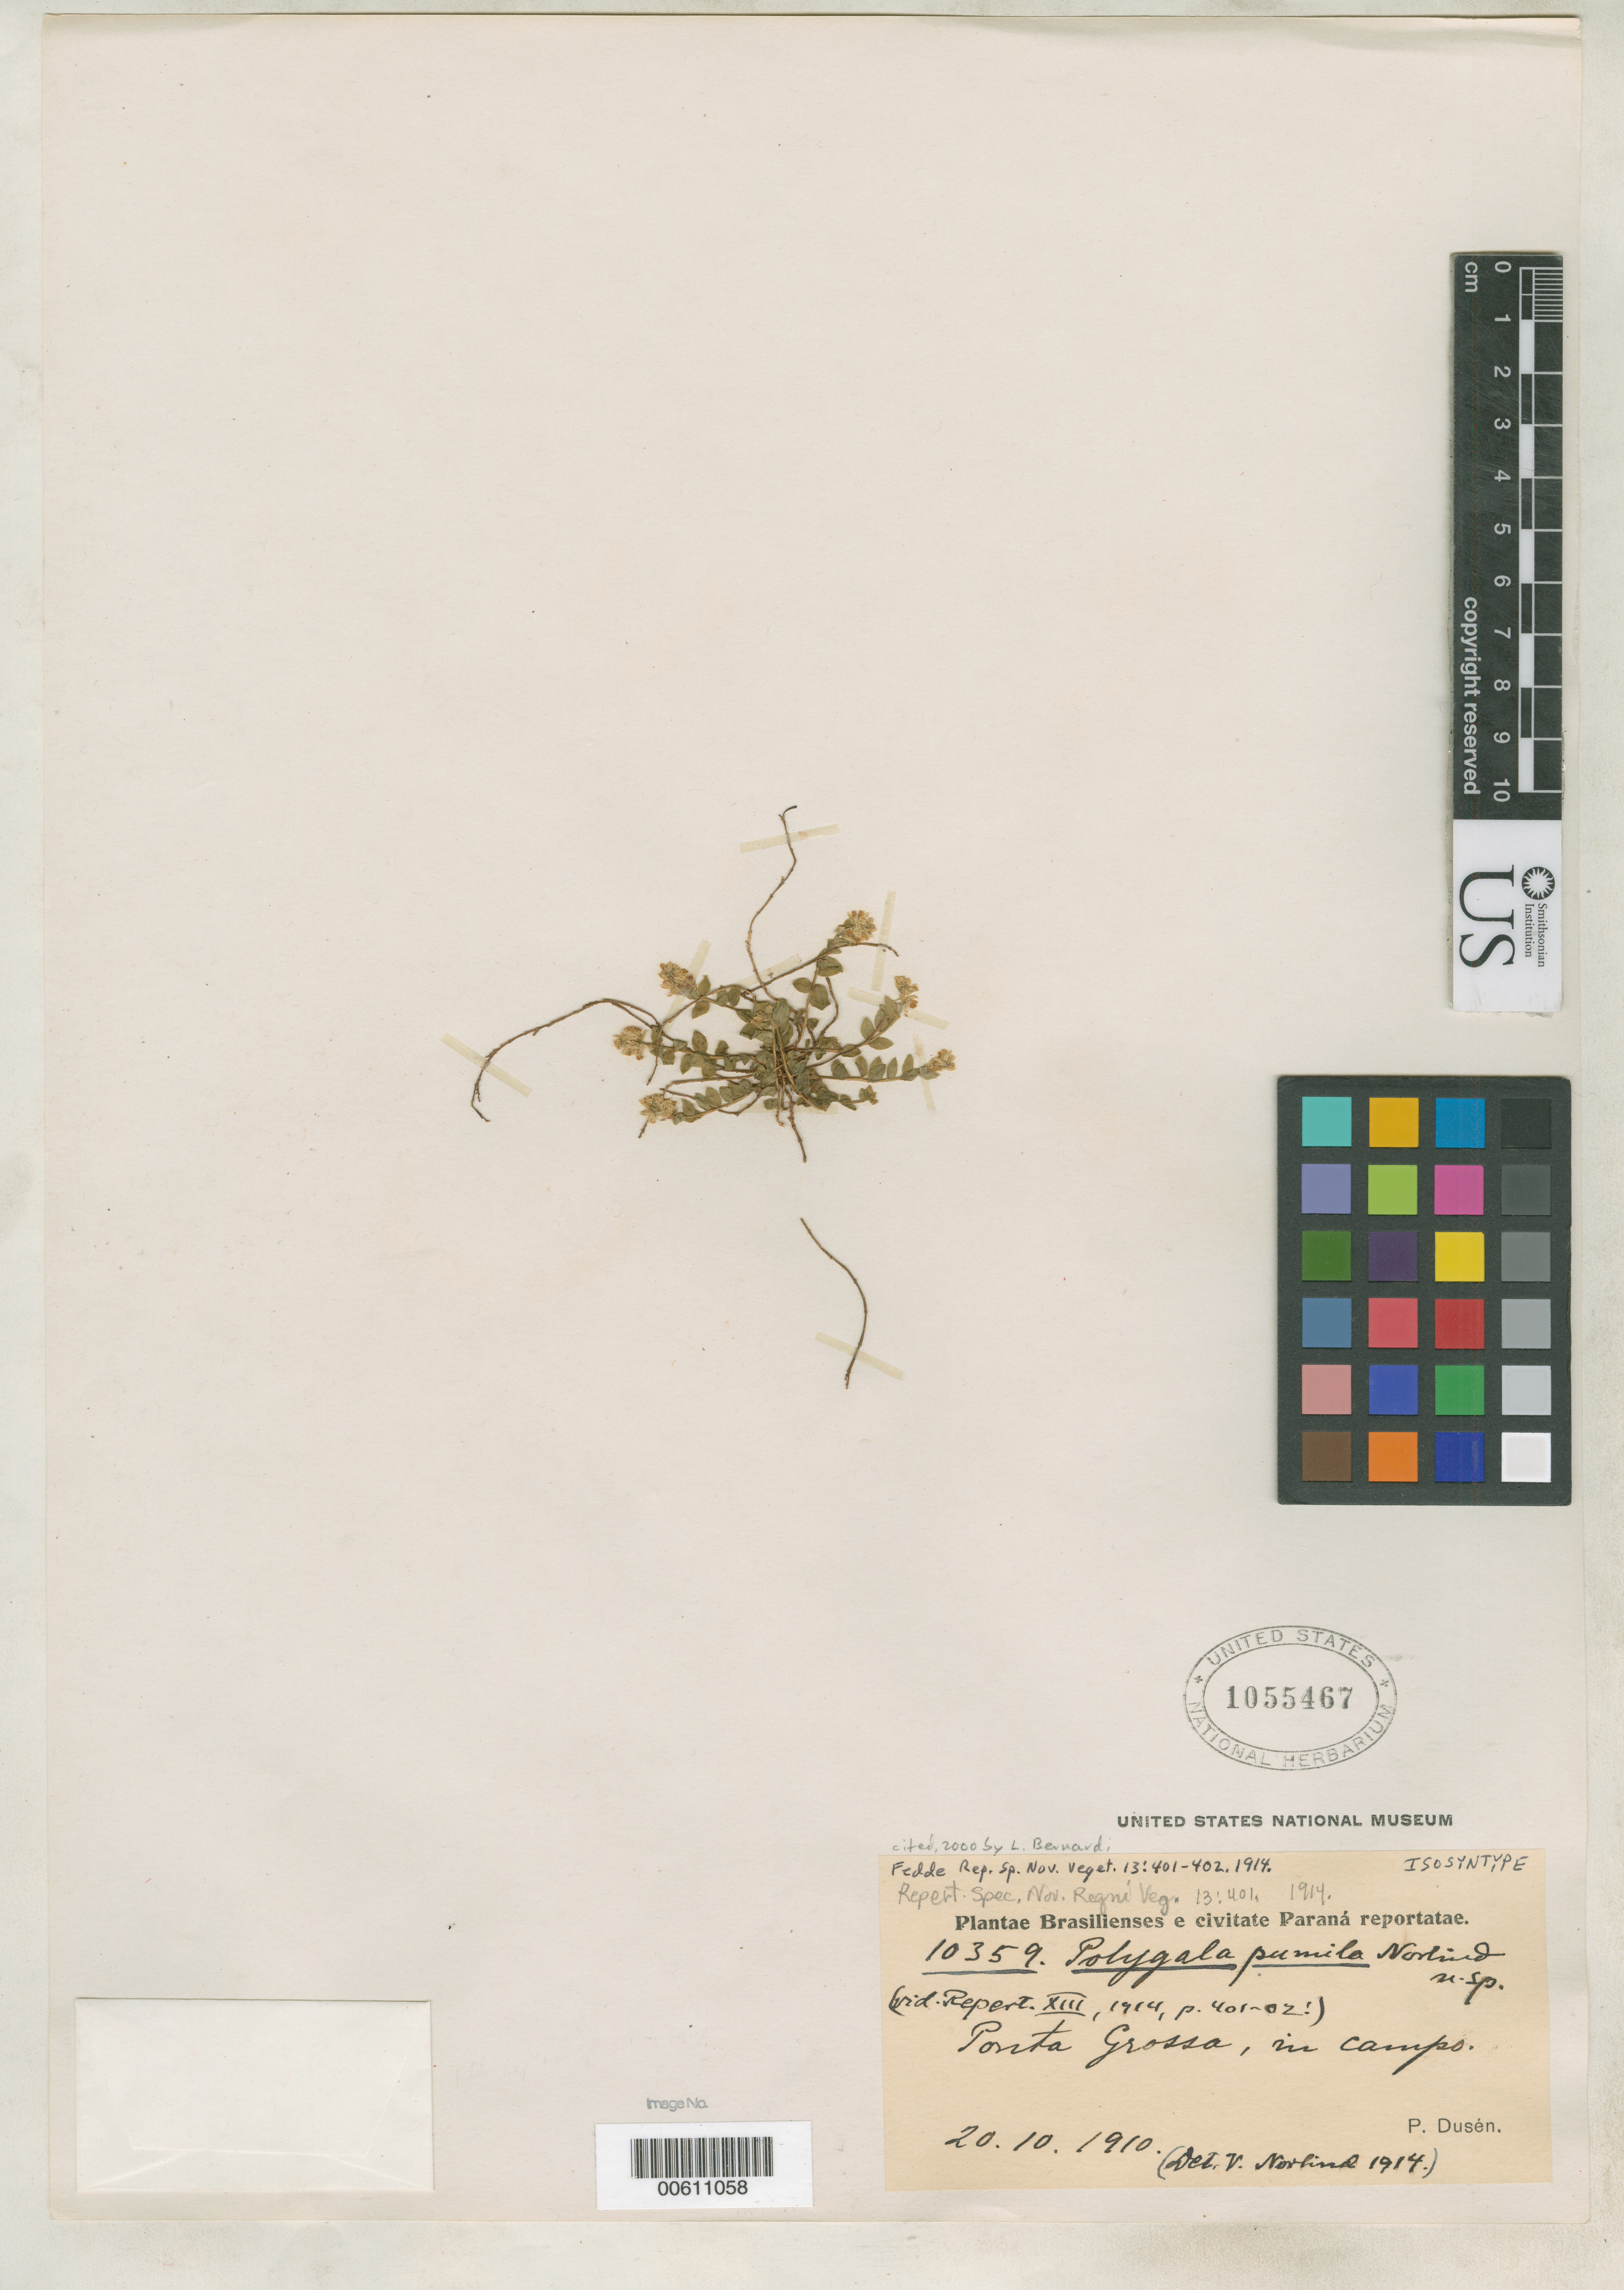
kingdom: Plantae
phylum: Tracheophyta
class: Magnoliopsida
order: Fabales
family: Polygalaceae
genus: Polygala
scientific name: Polygala pumila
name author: Norlind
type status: Isosyntype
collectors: P. Dusén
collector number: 10359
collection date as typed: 20 Oct 1910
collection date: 1910-10-20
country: Brazil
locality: Ponto Grossa.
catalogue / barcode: US 1055467